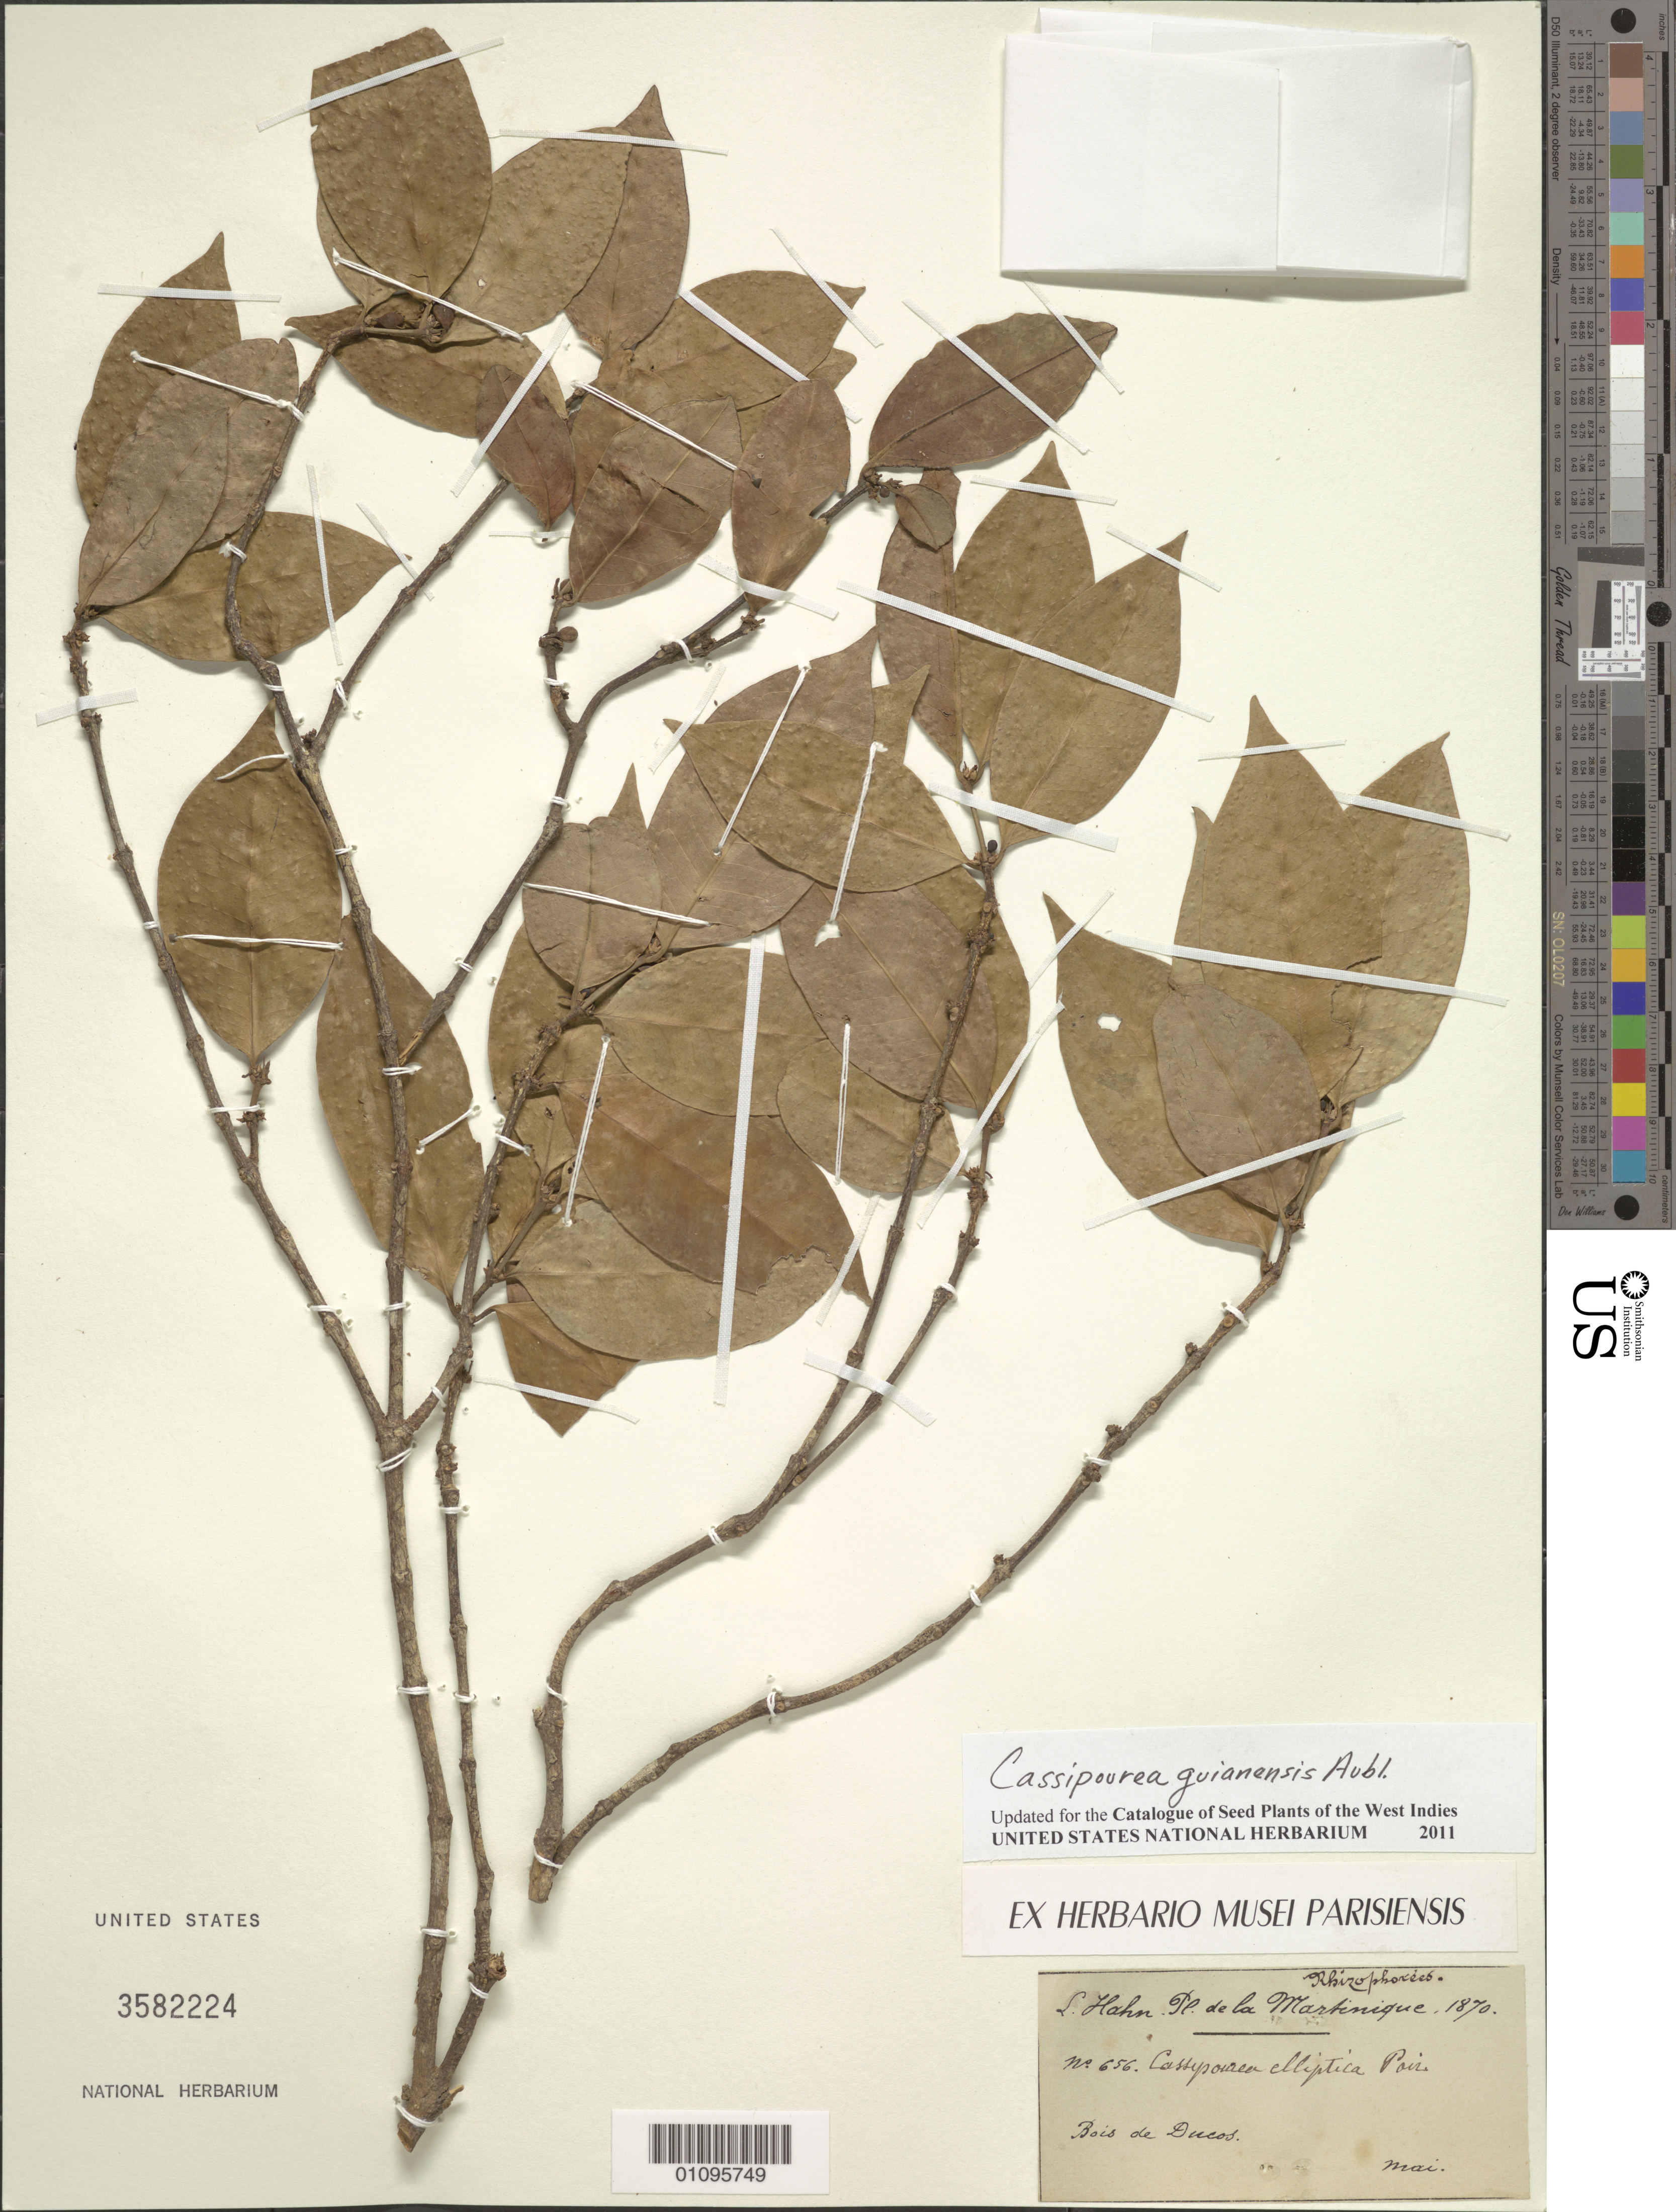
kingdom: Plantae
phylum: Tracheophyta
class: Magnoliopsida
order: Malpighiales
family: Rhizophoraceae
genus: Cassipourea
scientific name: Cassipourea guianensis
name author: Aubl.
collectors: L. Hahn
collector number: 656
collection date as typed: May 1870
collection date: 1870-05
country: Martinique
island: Martinique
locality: Bois de Ducos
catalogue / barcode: US 3582224